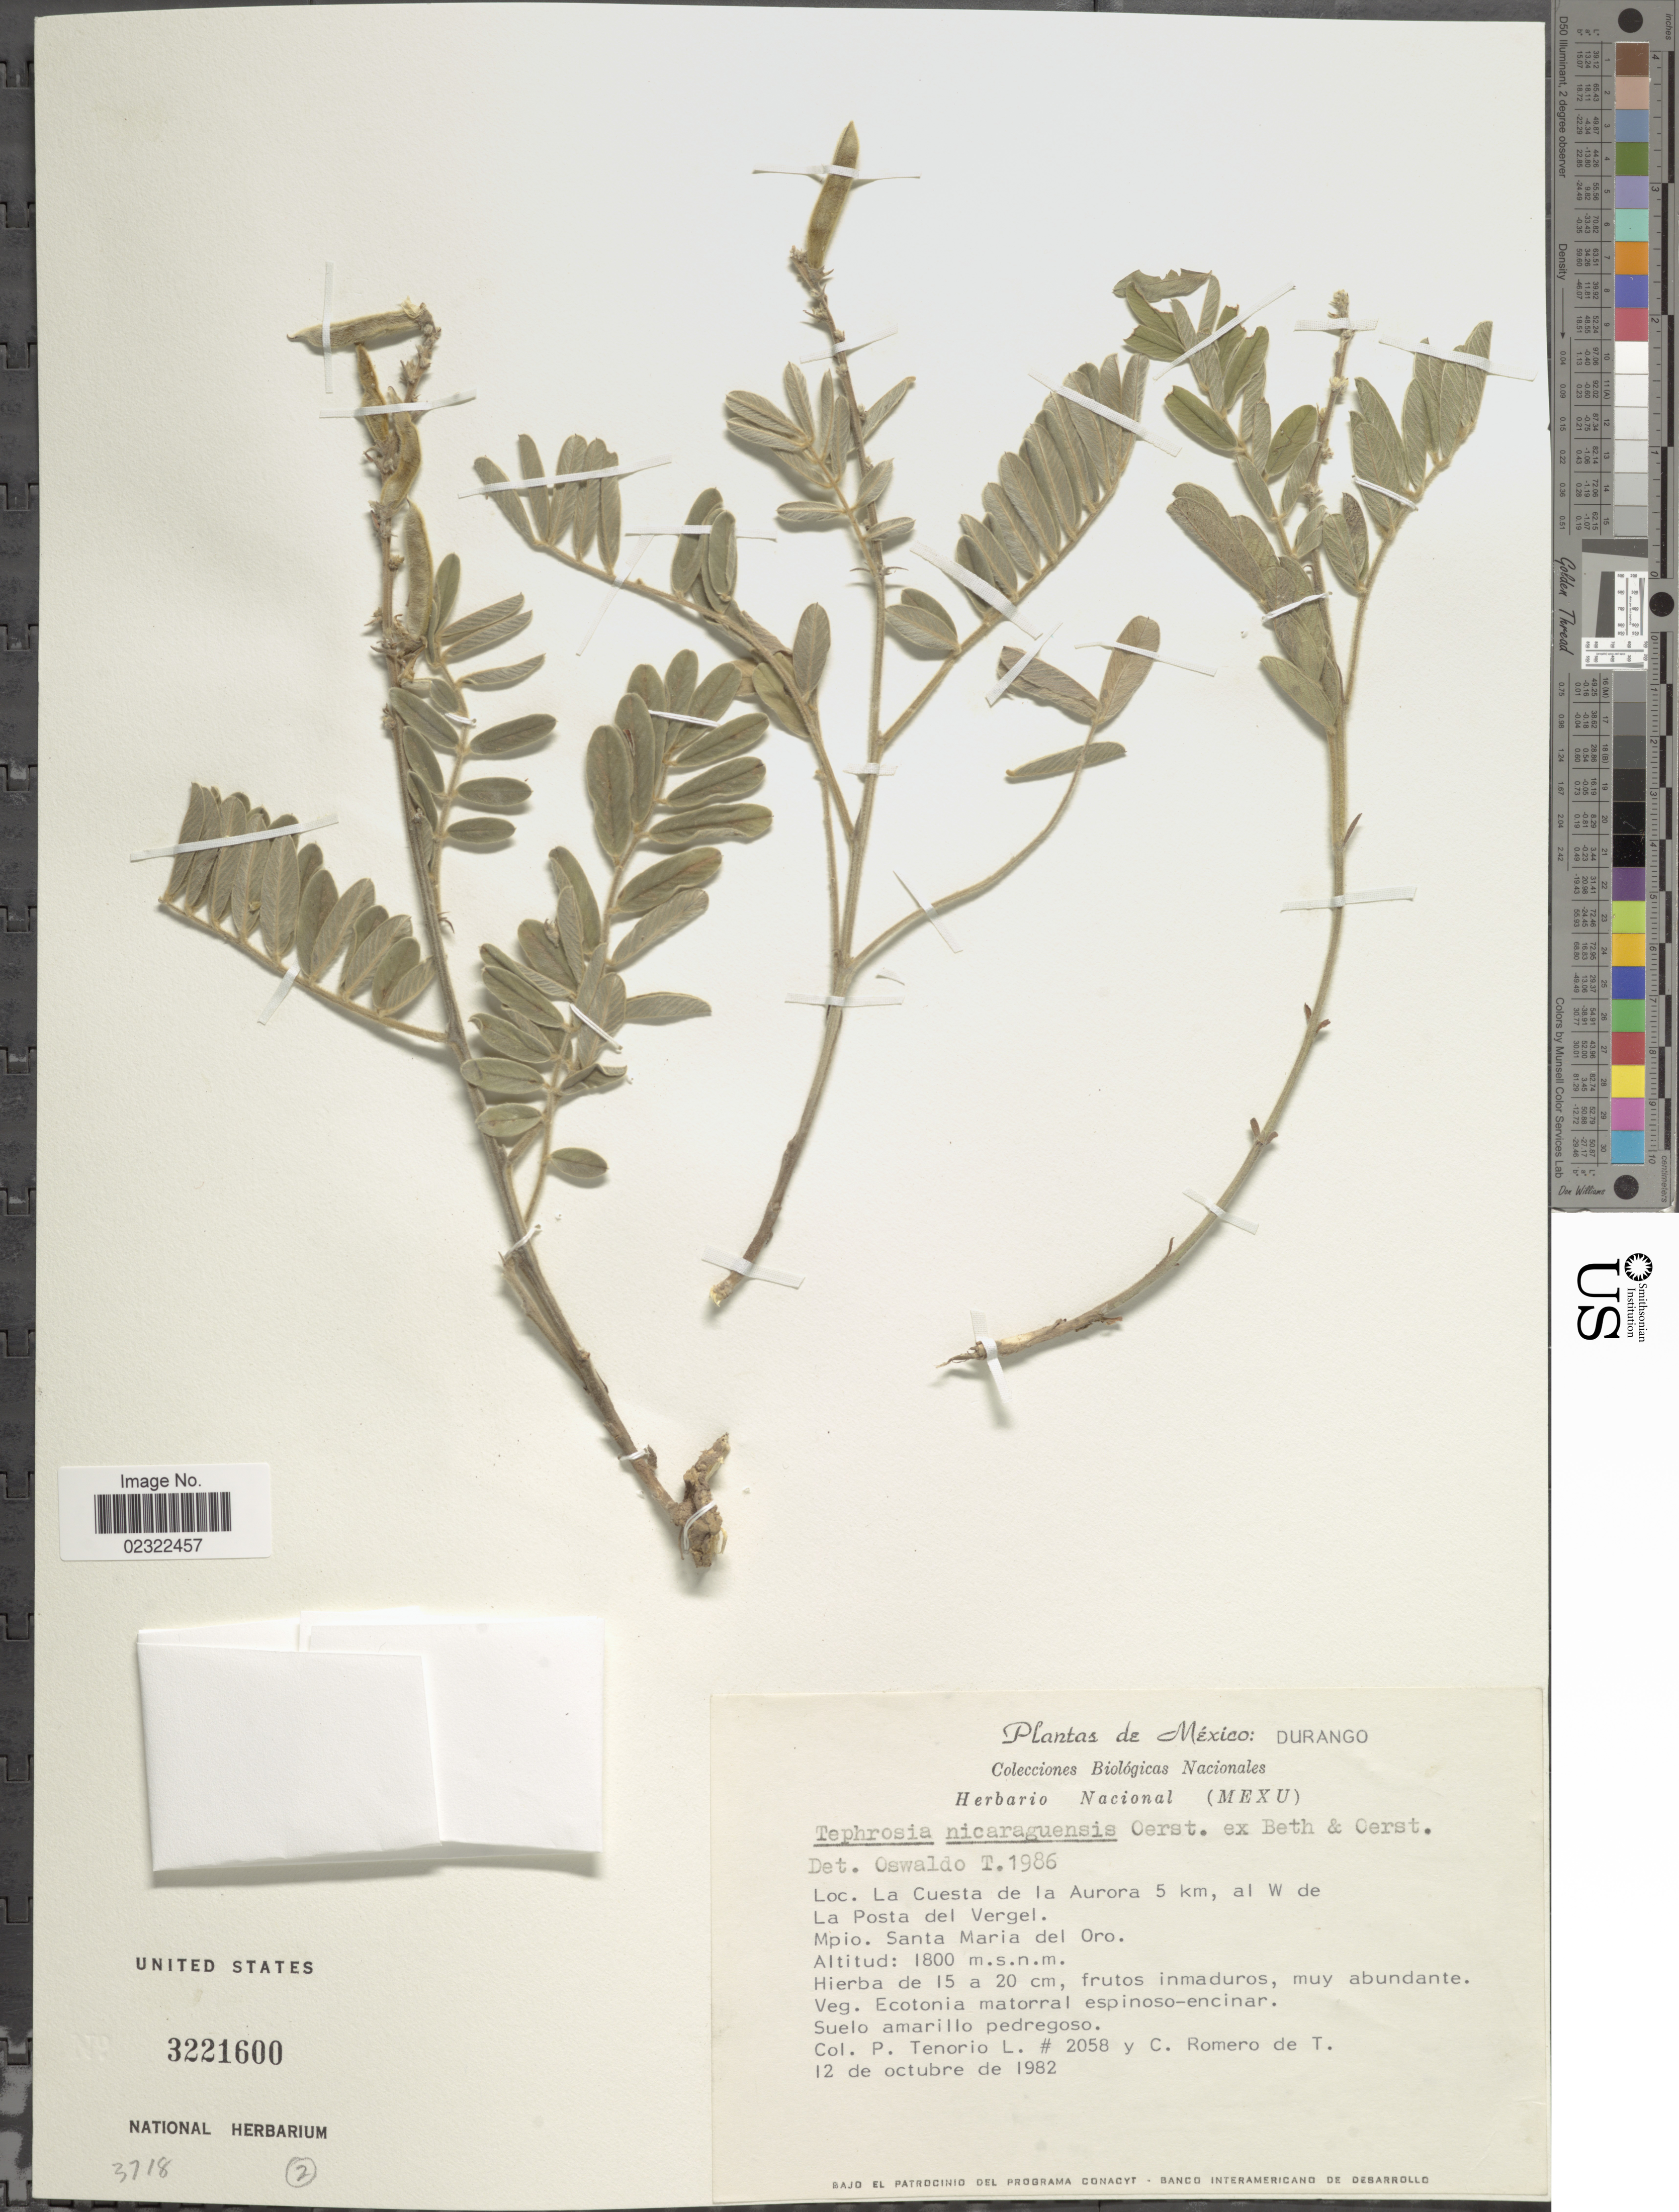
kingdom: Plantae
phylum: Tracheophyta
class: Magnoliopsida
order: Fabales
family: Fabaceae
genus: Tephrosia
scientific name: Tephrosia nicaraguensis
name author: Oerst.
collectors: P. Tenorio L. & C. Romero de T.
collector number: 2058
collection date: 1982-10-12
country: Mexico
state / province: Durango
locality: Mexico: Durango. La Cuesta de la Aurora 5 km, al W de La Posta del Vergel. Mpio. Santa Maria del Oro.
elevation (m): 1800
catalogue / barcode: US 3221600